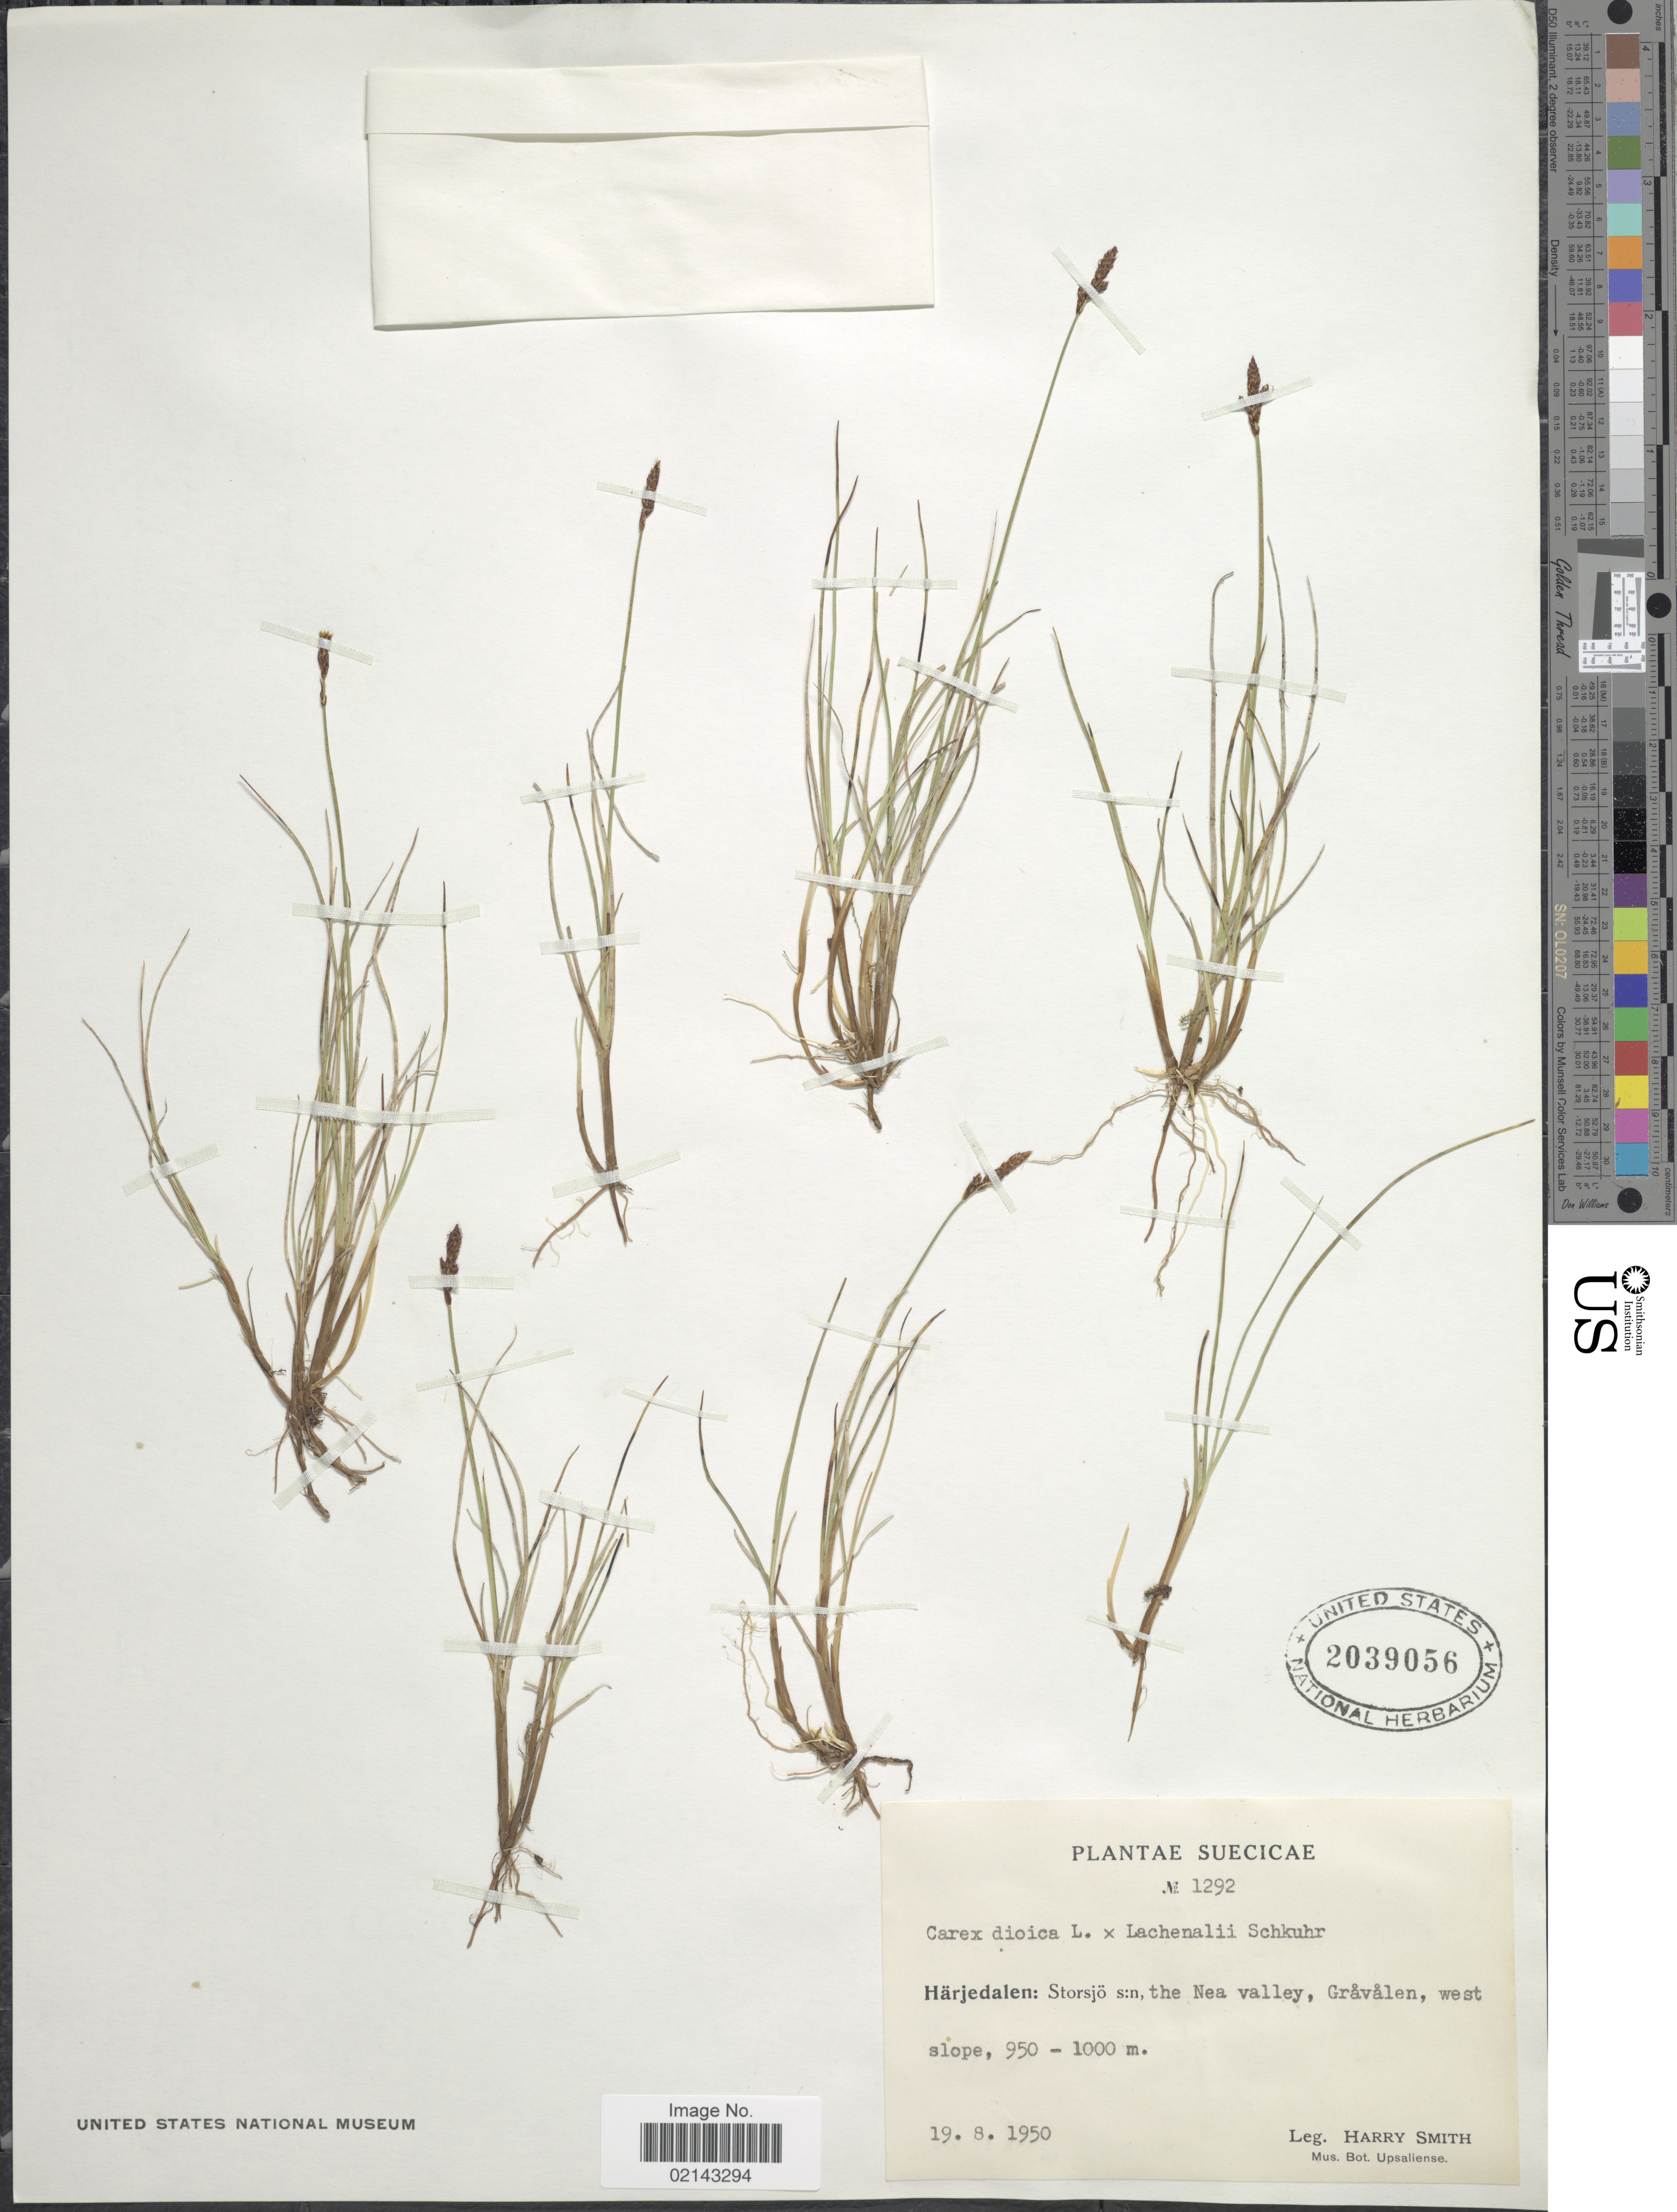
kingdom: Plantae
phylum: Tracheophyta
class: Liliopsida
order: Poales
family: Cyperaceae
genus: Carex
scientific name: Carex dioica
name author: L.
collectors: H. Smith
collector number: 1292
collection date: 1950-08-19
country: Sweden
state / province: Jamtland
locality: Härjedalen: Storsjö s;n, the Nea valley, Gråvålen, west slope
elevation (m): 950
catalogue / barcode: US 2039056